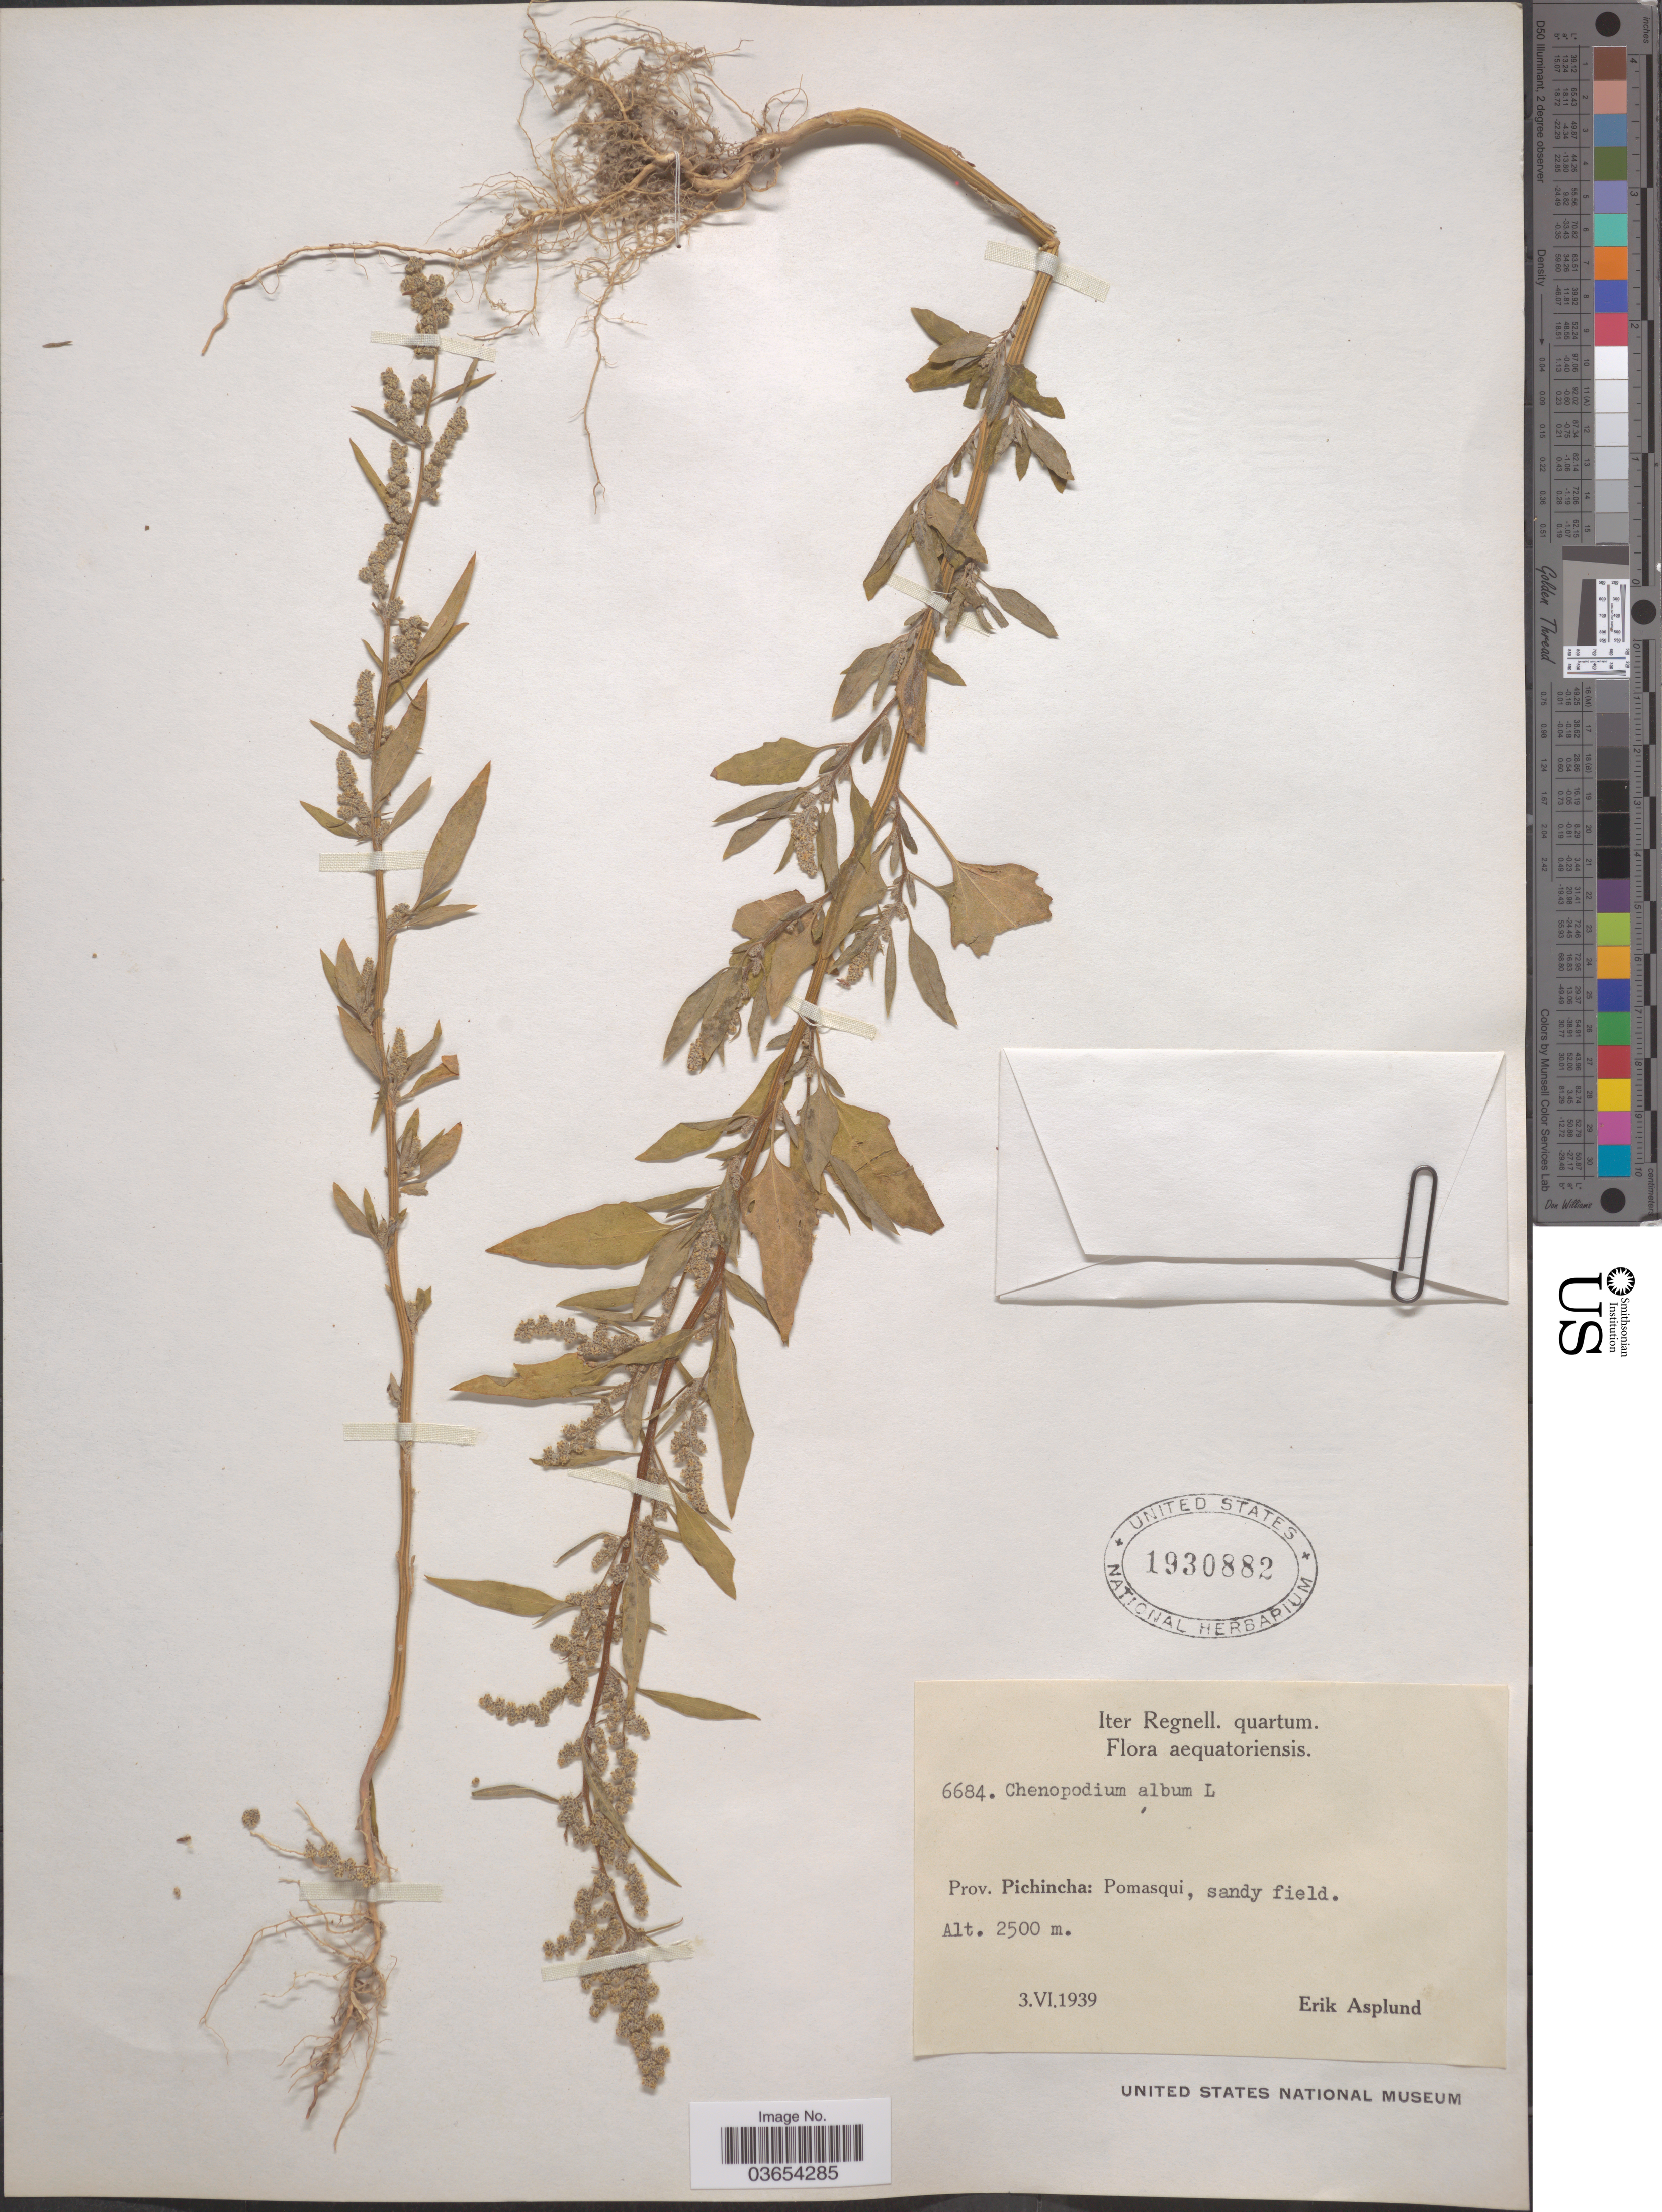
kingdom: Plantae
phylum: Tracheophyta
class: Magnoliopsida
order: Caryophyllales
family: Amaranthaceae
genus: Chenopodium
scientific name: Chenopodium album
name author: L.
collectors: E. Asplund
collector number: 6684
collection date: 1939-06-03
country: Ecuador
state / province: Pichincha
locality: Aequatoriensis. Pomasqui.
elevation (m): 2500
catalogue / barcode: US 1930882